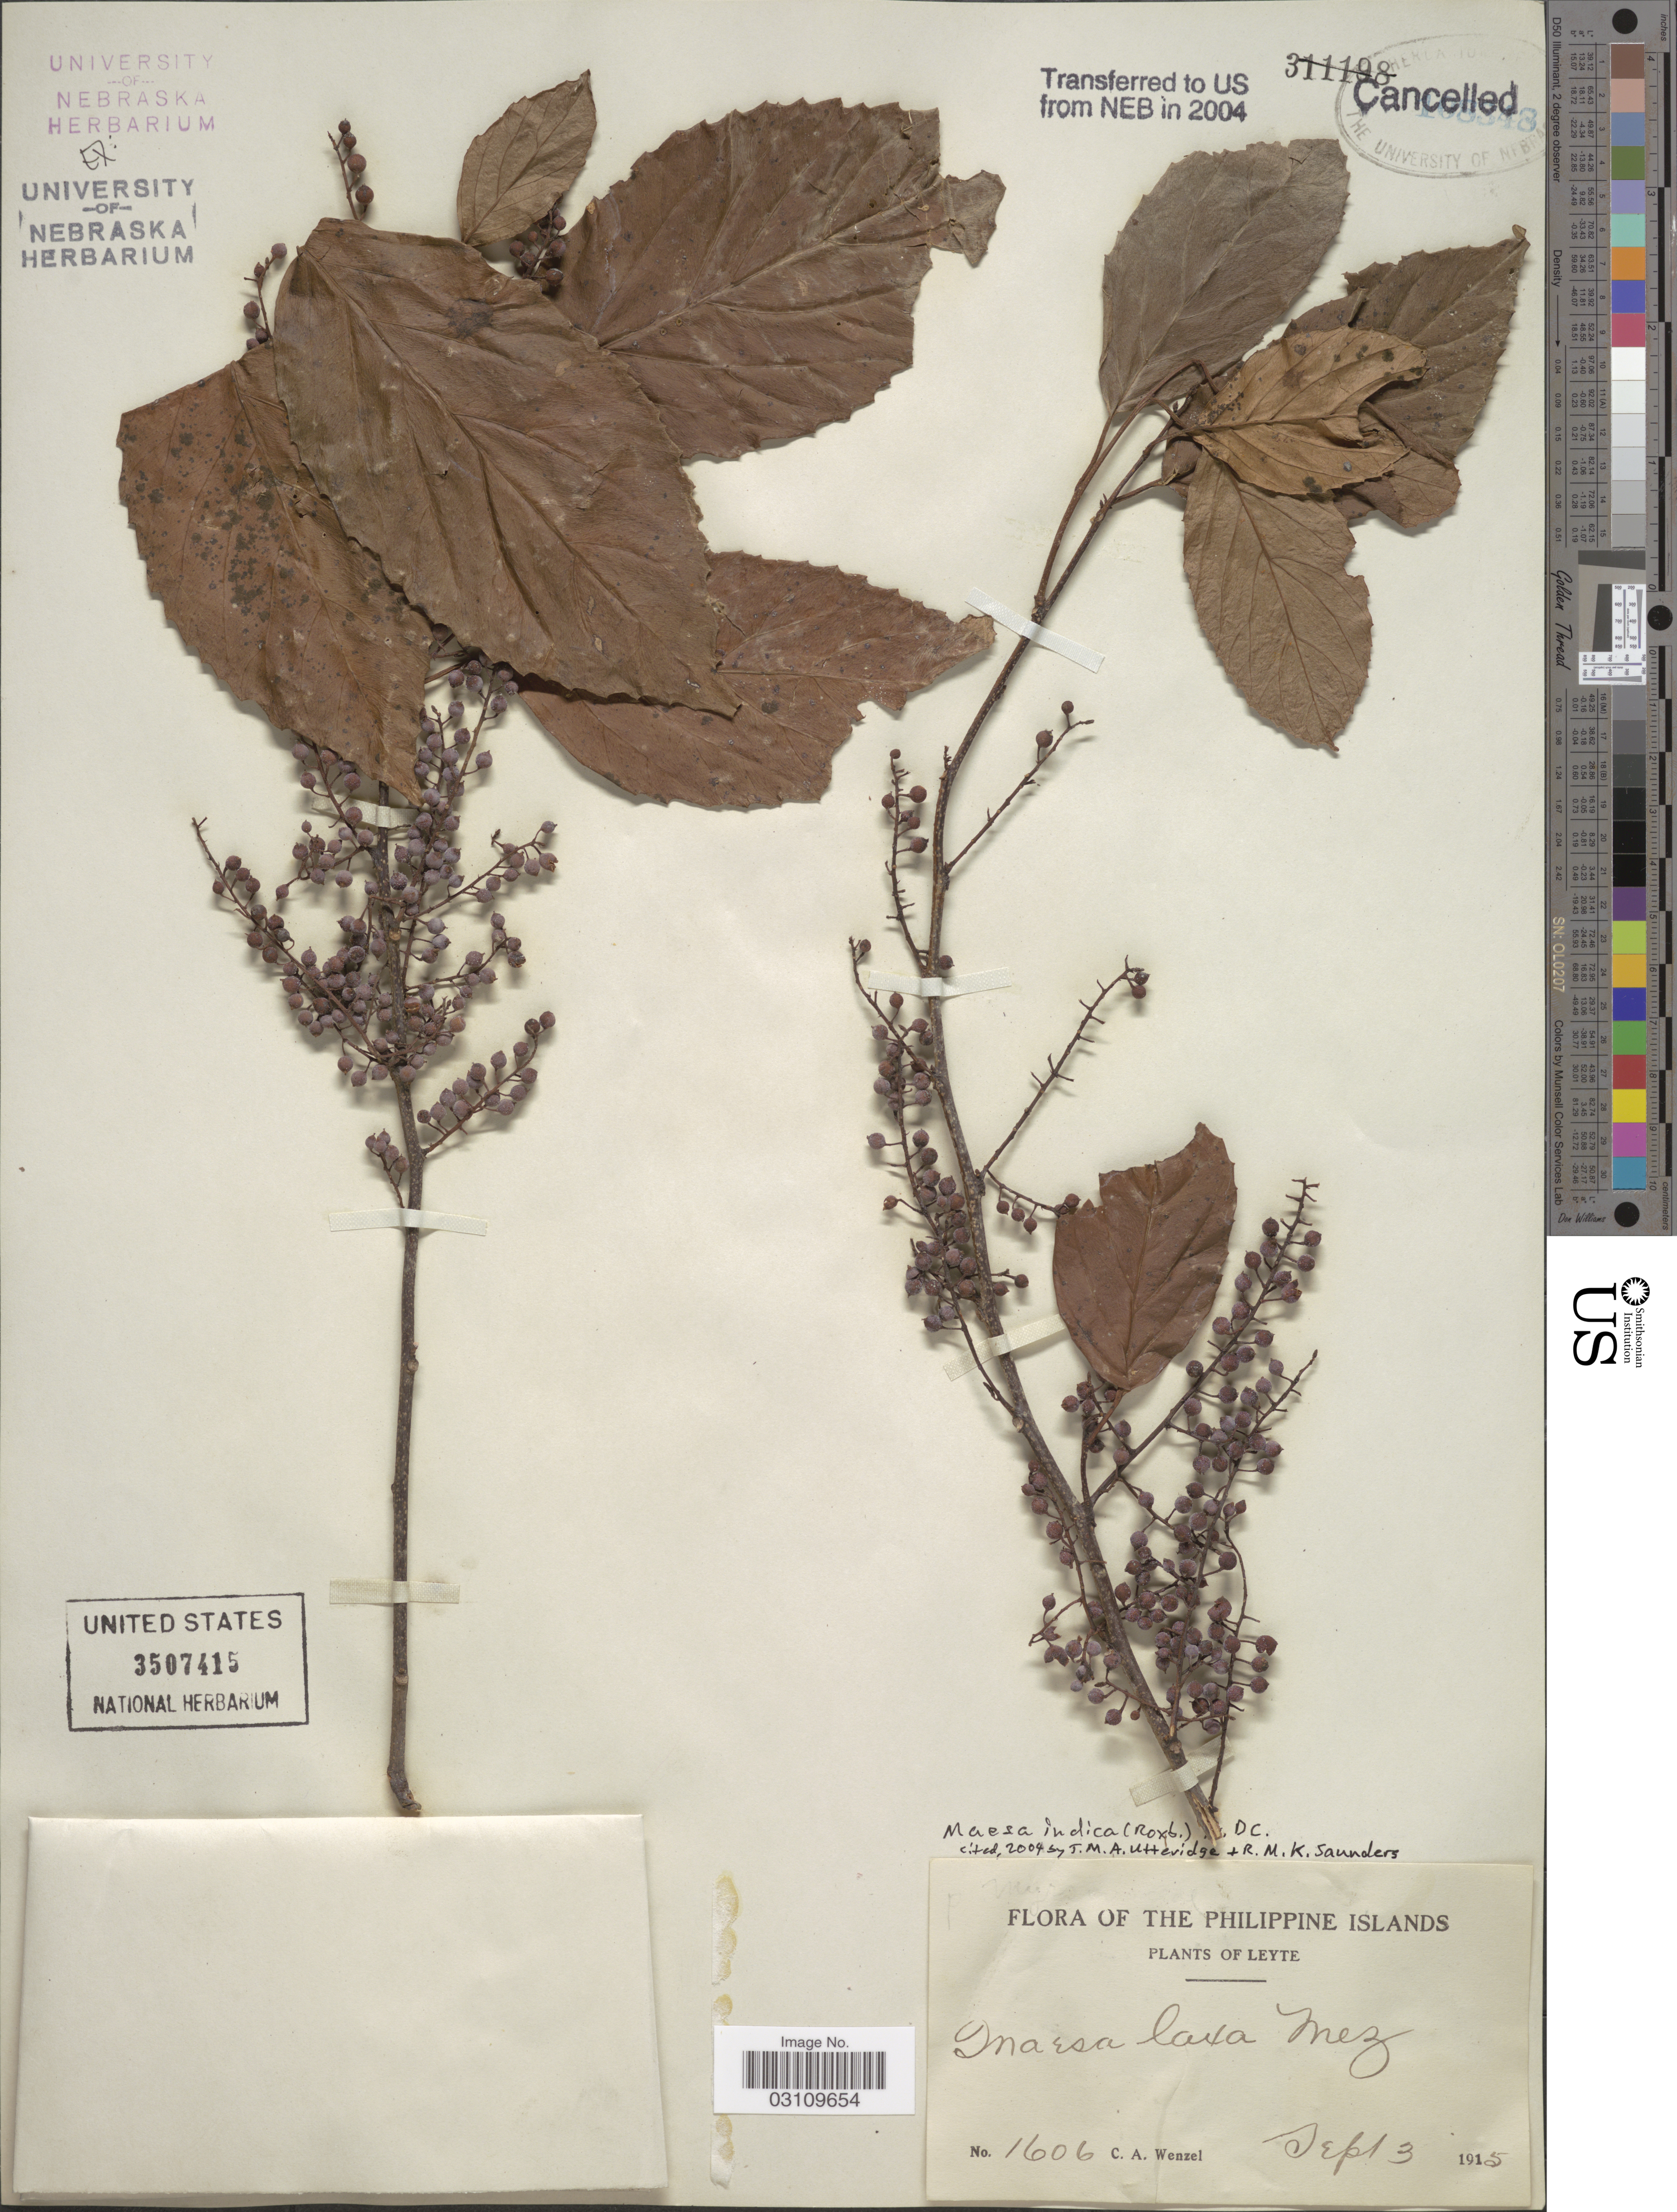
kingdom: Plantae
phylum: Tracheophyta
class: Magnoliopsida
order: Ericales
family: Primulaceae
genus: Maesa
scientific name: Maesa indica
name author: (Roxb.) A. DC.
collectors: C. Wenzel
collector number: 1606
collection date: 1915-09-03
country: Philippines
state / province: Eastern Visayas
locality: Leyte.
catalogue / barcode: US 3507415